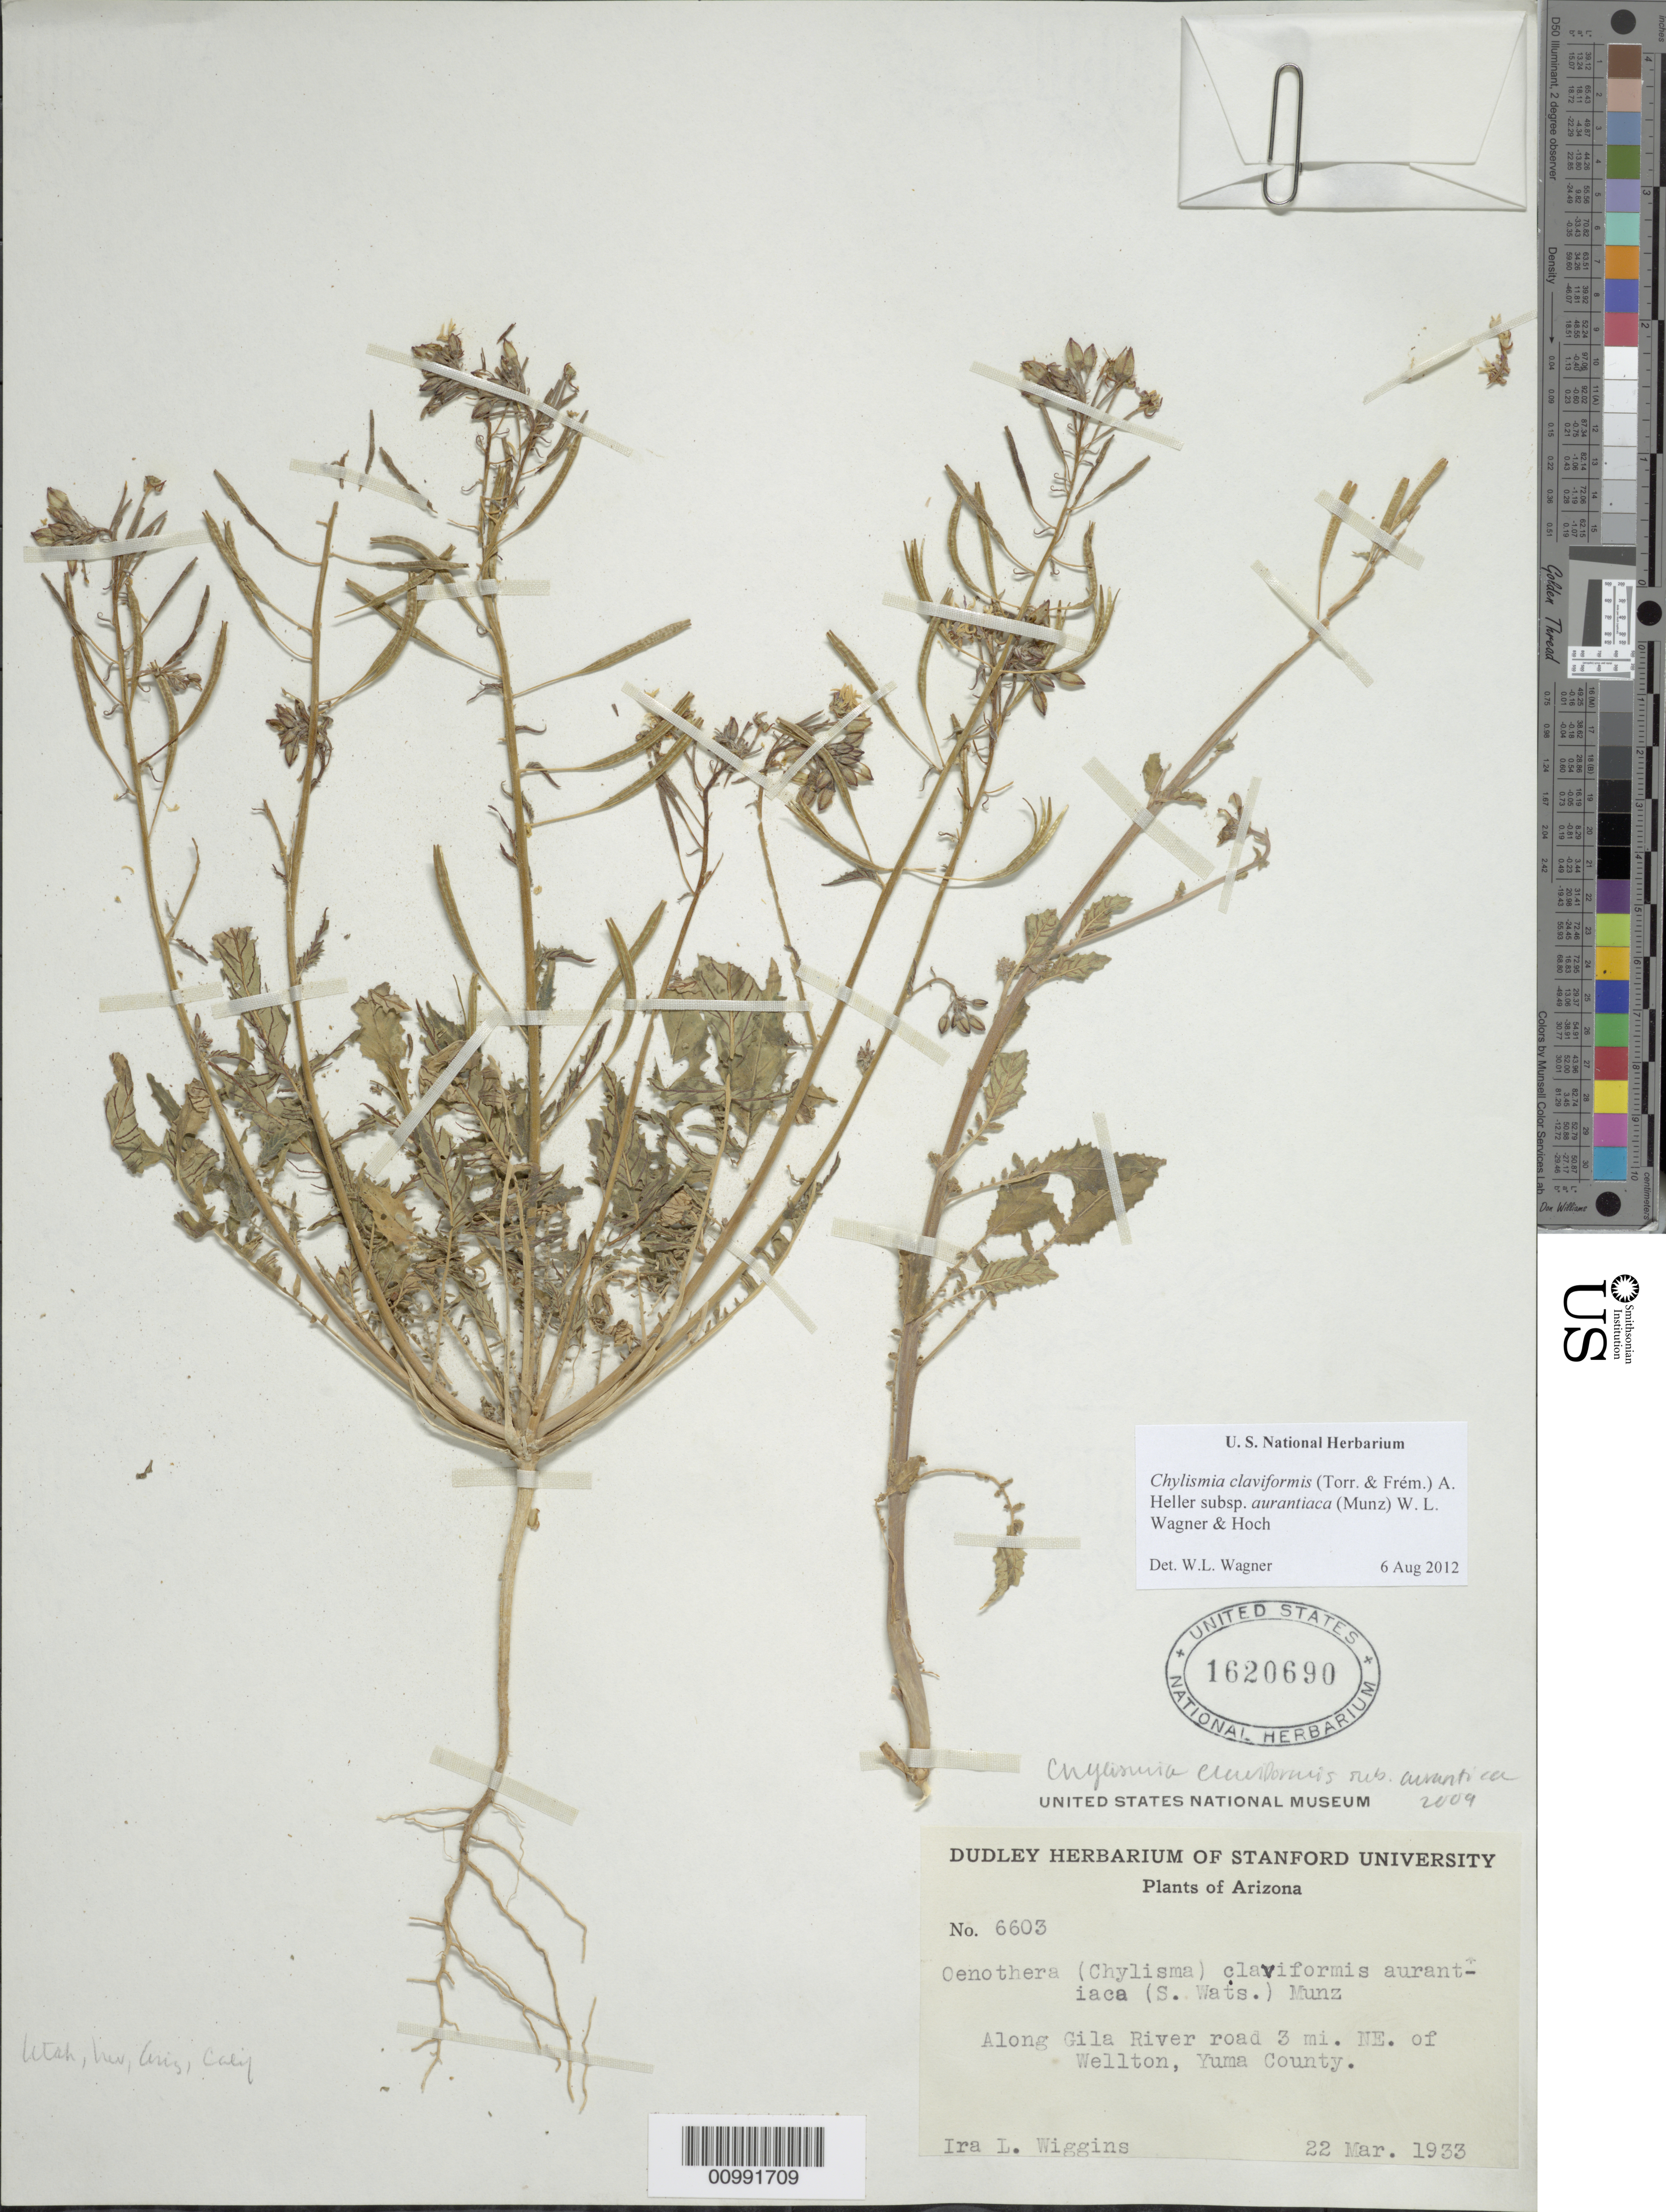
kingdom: Plantae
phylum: Tracheophyta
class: Magnoliopsida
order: Myrtales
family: Onagraceae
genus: Chylismia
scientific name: Chylismia claviformis subsp. aurantiaca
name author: (Munz) W.L. Wagner & Hoch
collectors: I. L. Wiggins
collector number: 6603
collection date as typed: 22 Mar 1933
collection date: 1933-03-22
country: United States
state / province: Arizona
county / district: Yuma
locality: Along Gila River road 3 miles northeast of Wellton.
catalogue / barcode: US 1620690